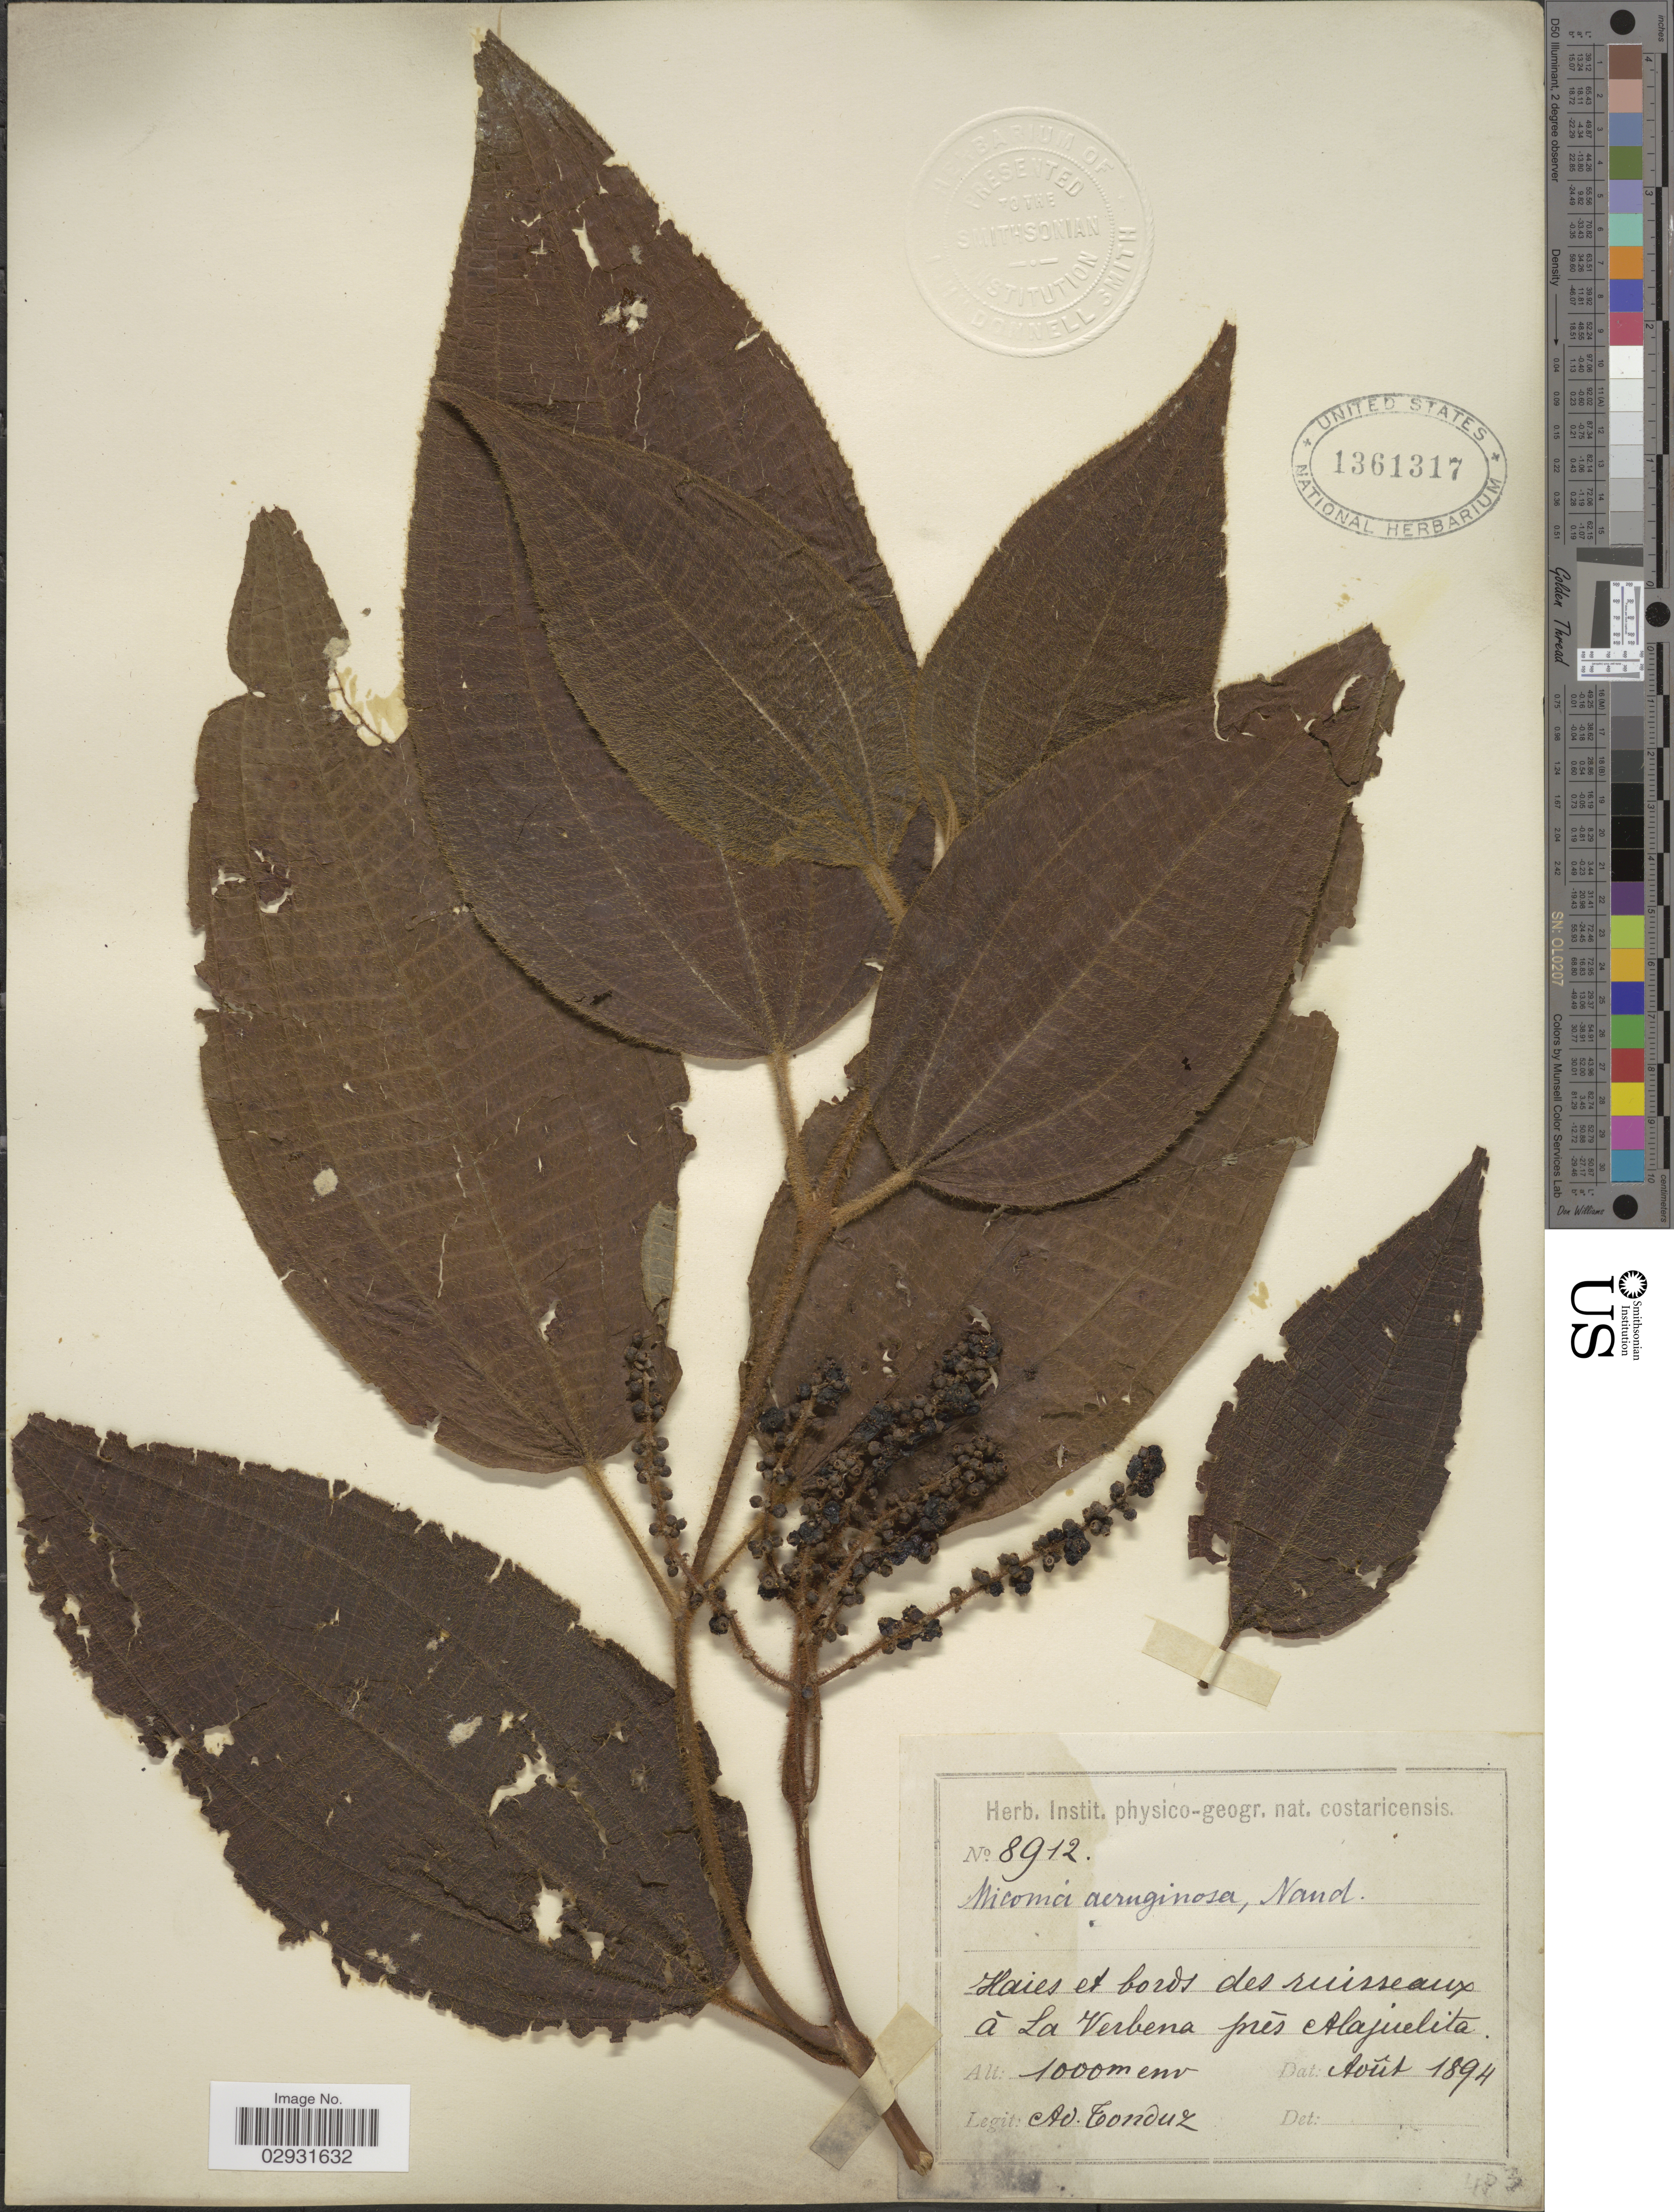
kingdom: Plantae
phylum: Tracheophyta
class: Magnoliopsida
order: Myrtales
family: Melastomataceae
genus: Miconia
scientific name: Miconia aeruginosa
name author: Naudin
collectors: A. Tonduz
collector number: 8912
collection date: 1894-08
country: Costa Rica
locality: Haies et bords des ruisseaux á La Verbena prés Alajuelita.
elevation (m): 1000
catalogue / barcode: US 1361317